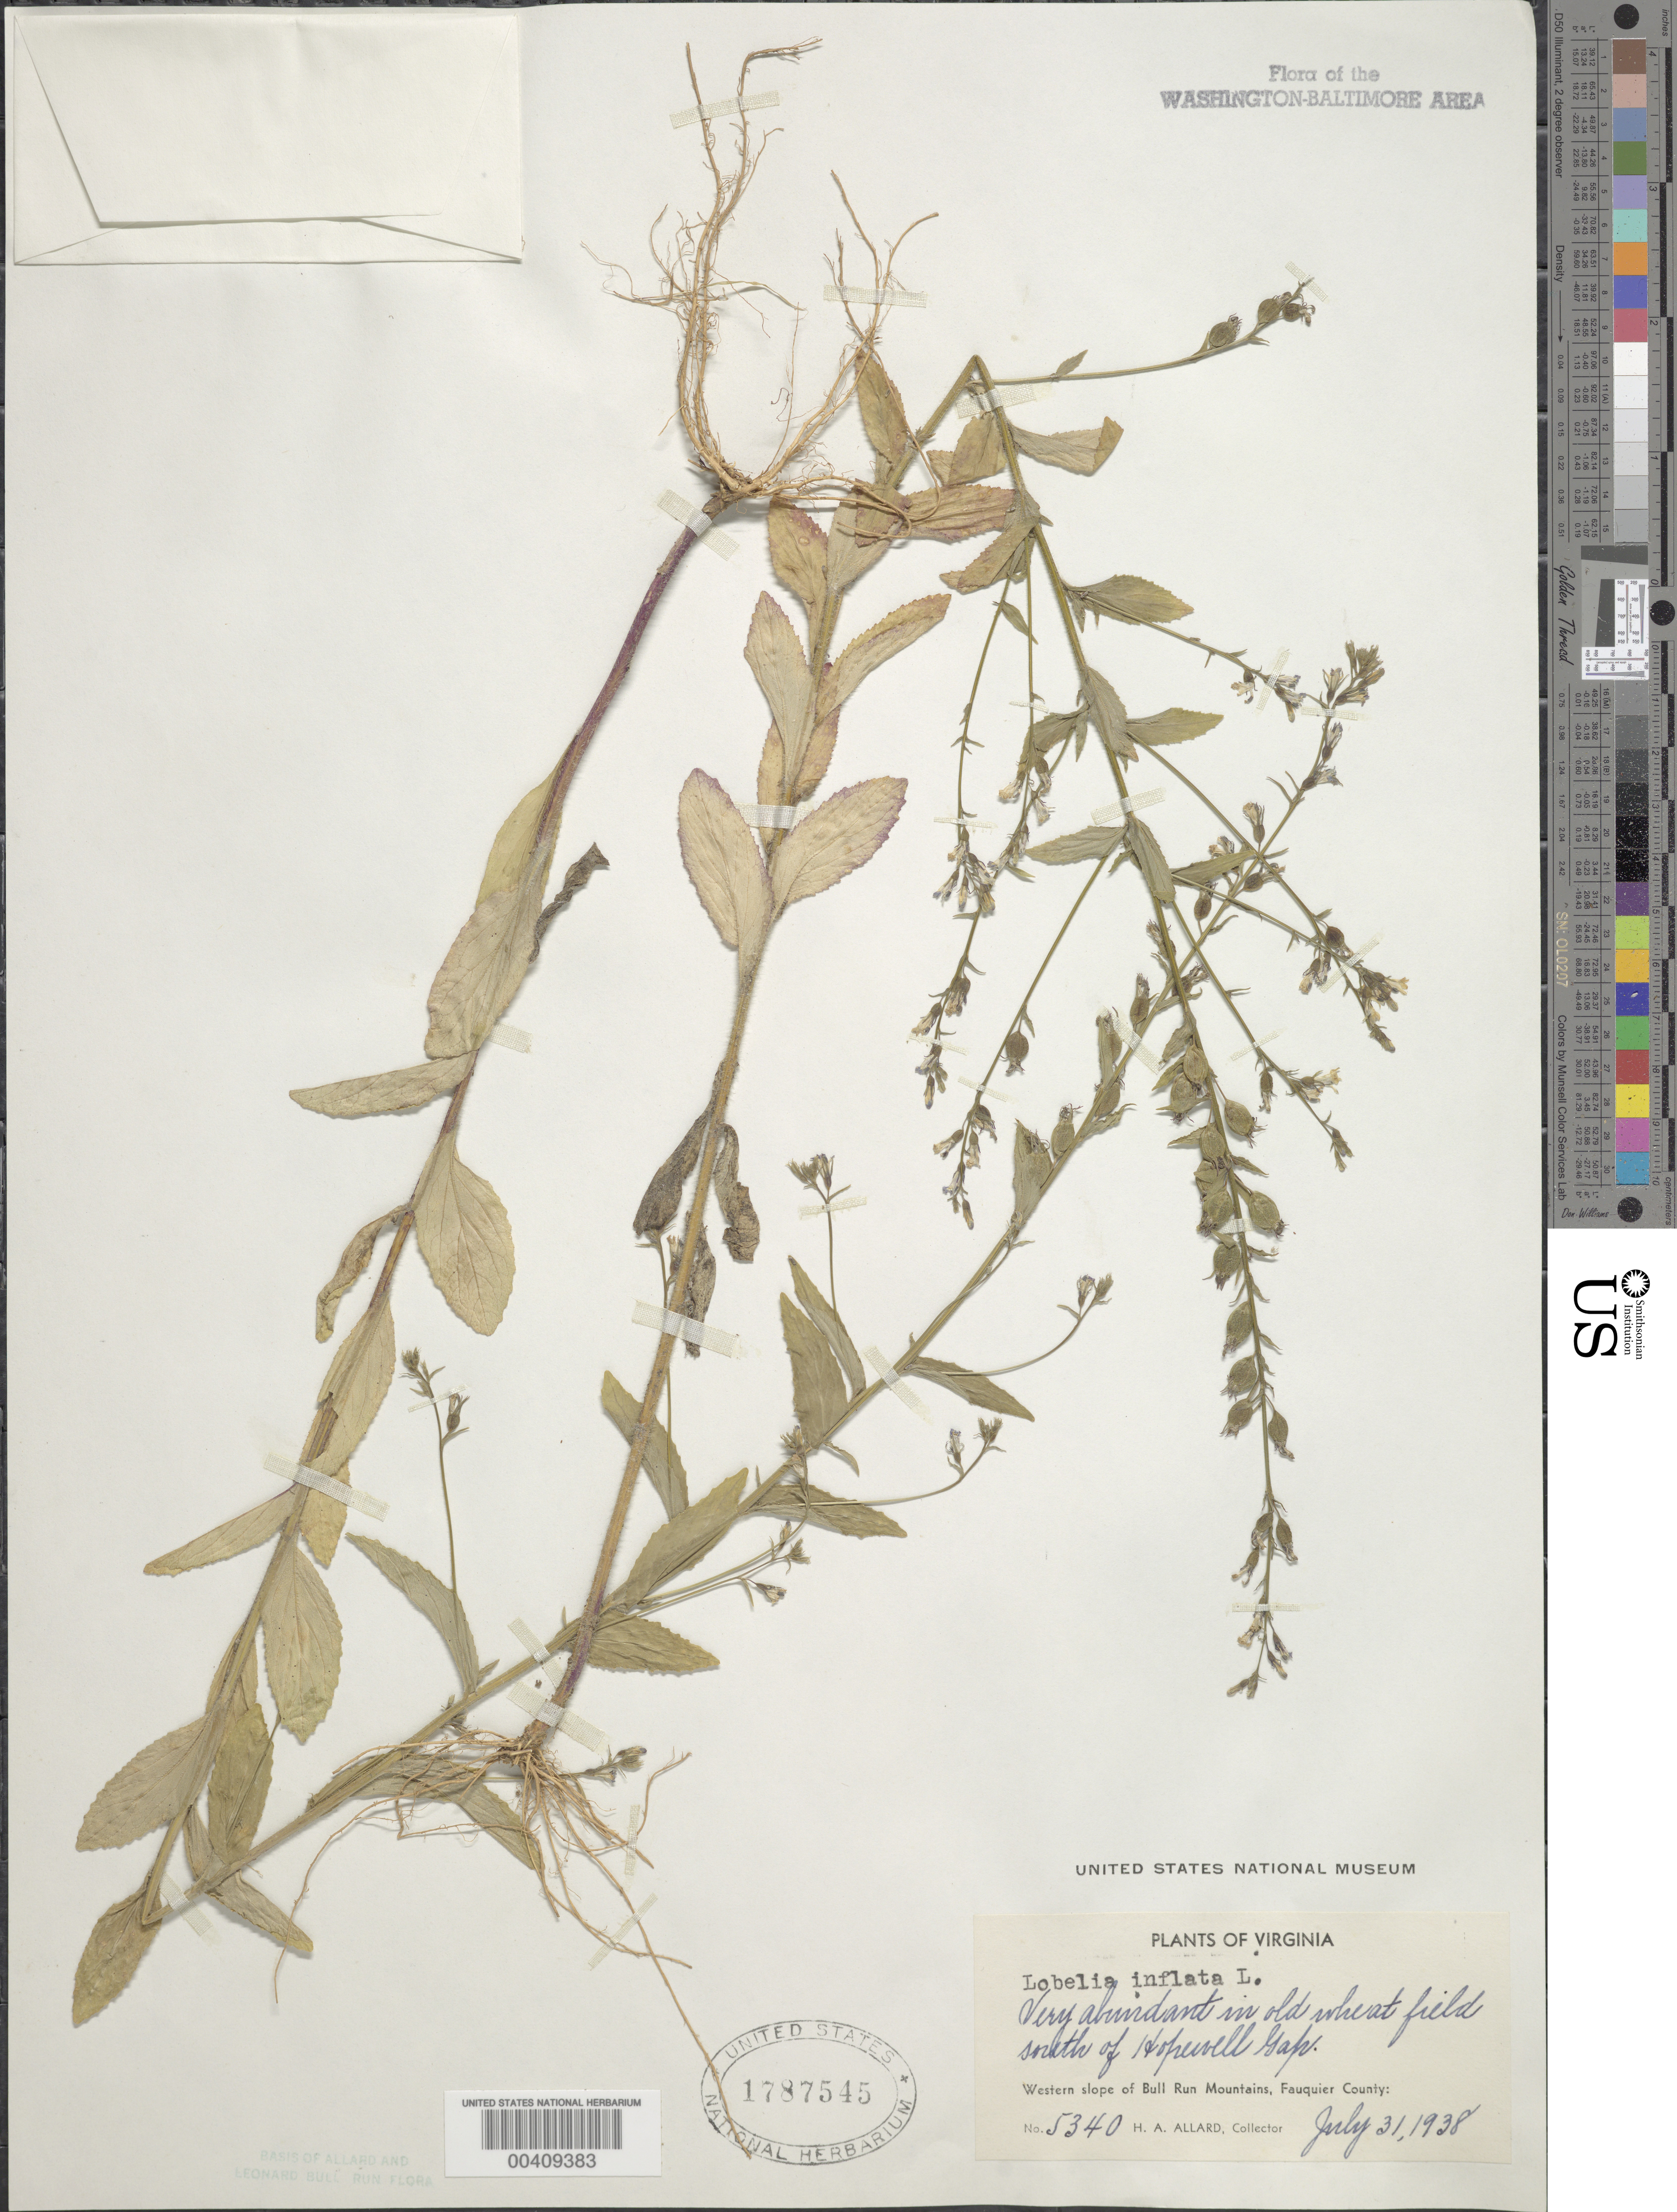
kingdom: Plantae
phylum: Tracheophyta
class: Magnoliopsida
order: Asterales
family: Campanulaceae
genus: Lobelia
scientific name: Lobelia inflata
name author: L.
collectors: H. A. Allard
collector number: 5340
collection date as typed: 31 Jul 1938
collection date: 1938-07-31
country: United States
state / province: Virginia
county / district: Fauquier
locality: Bull Run Mountains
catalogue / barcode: US 1787545